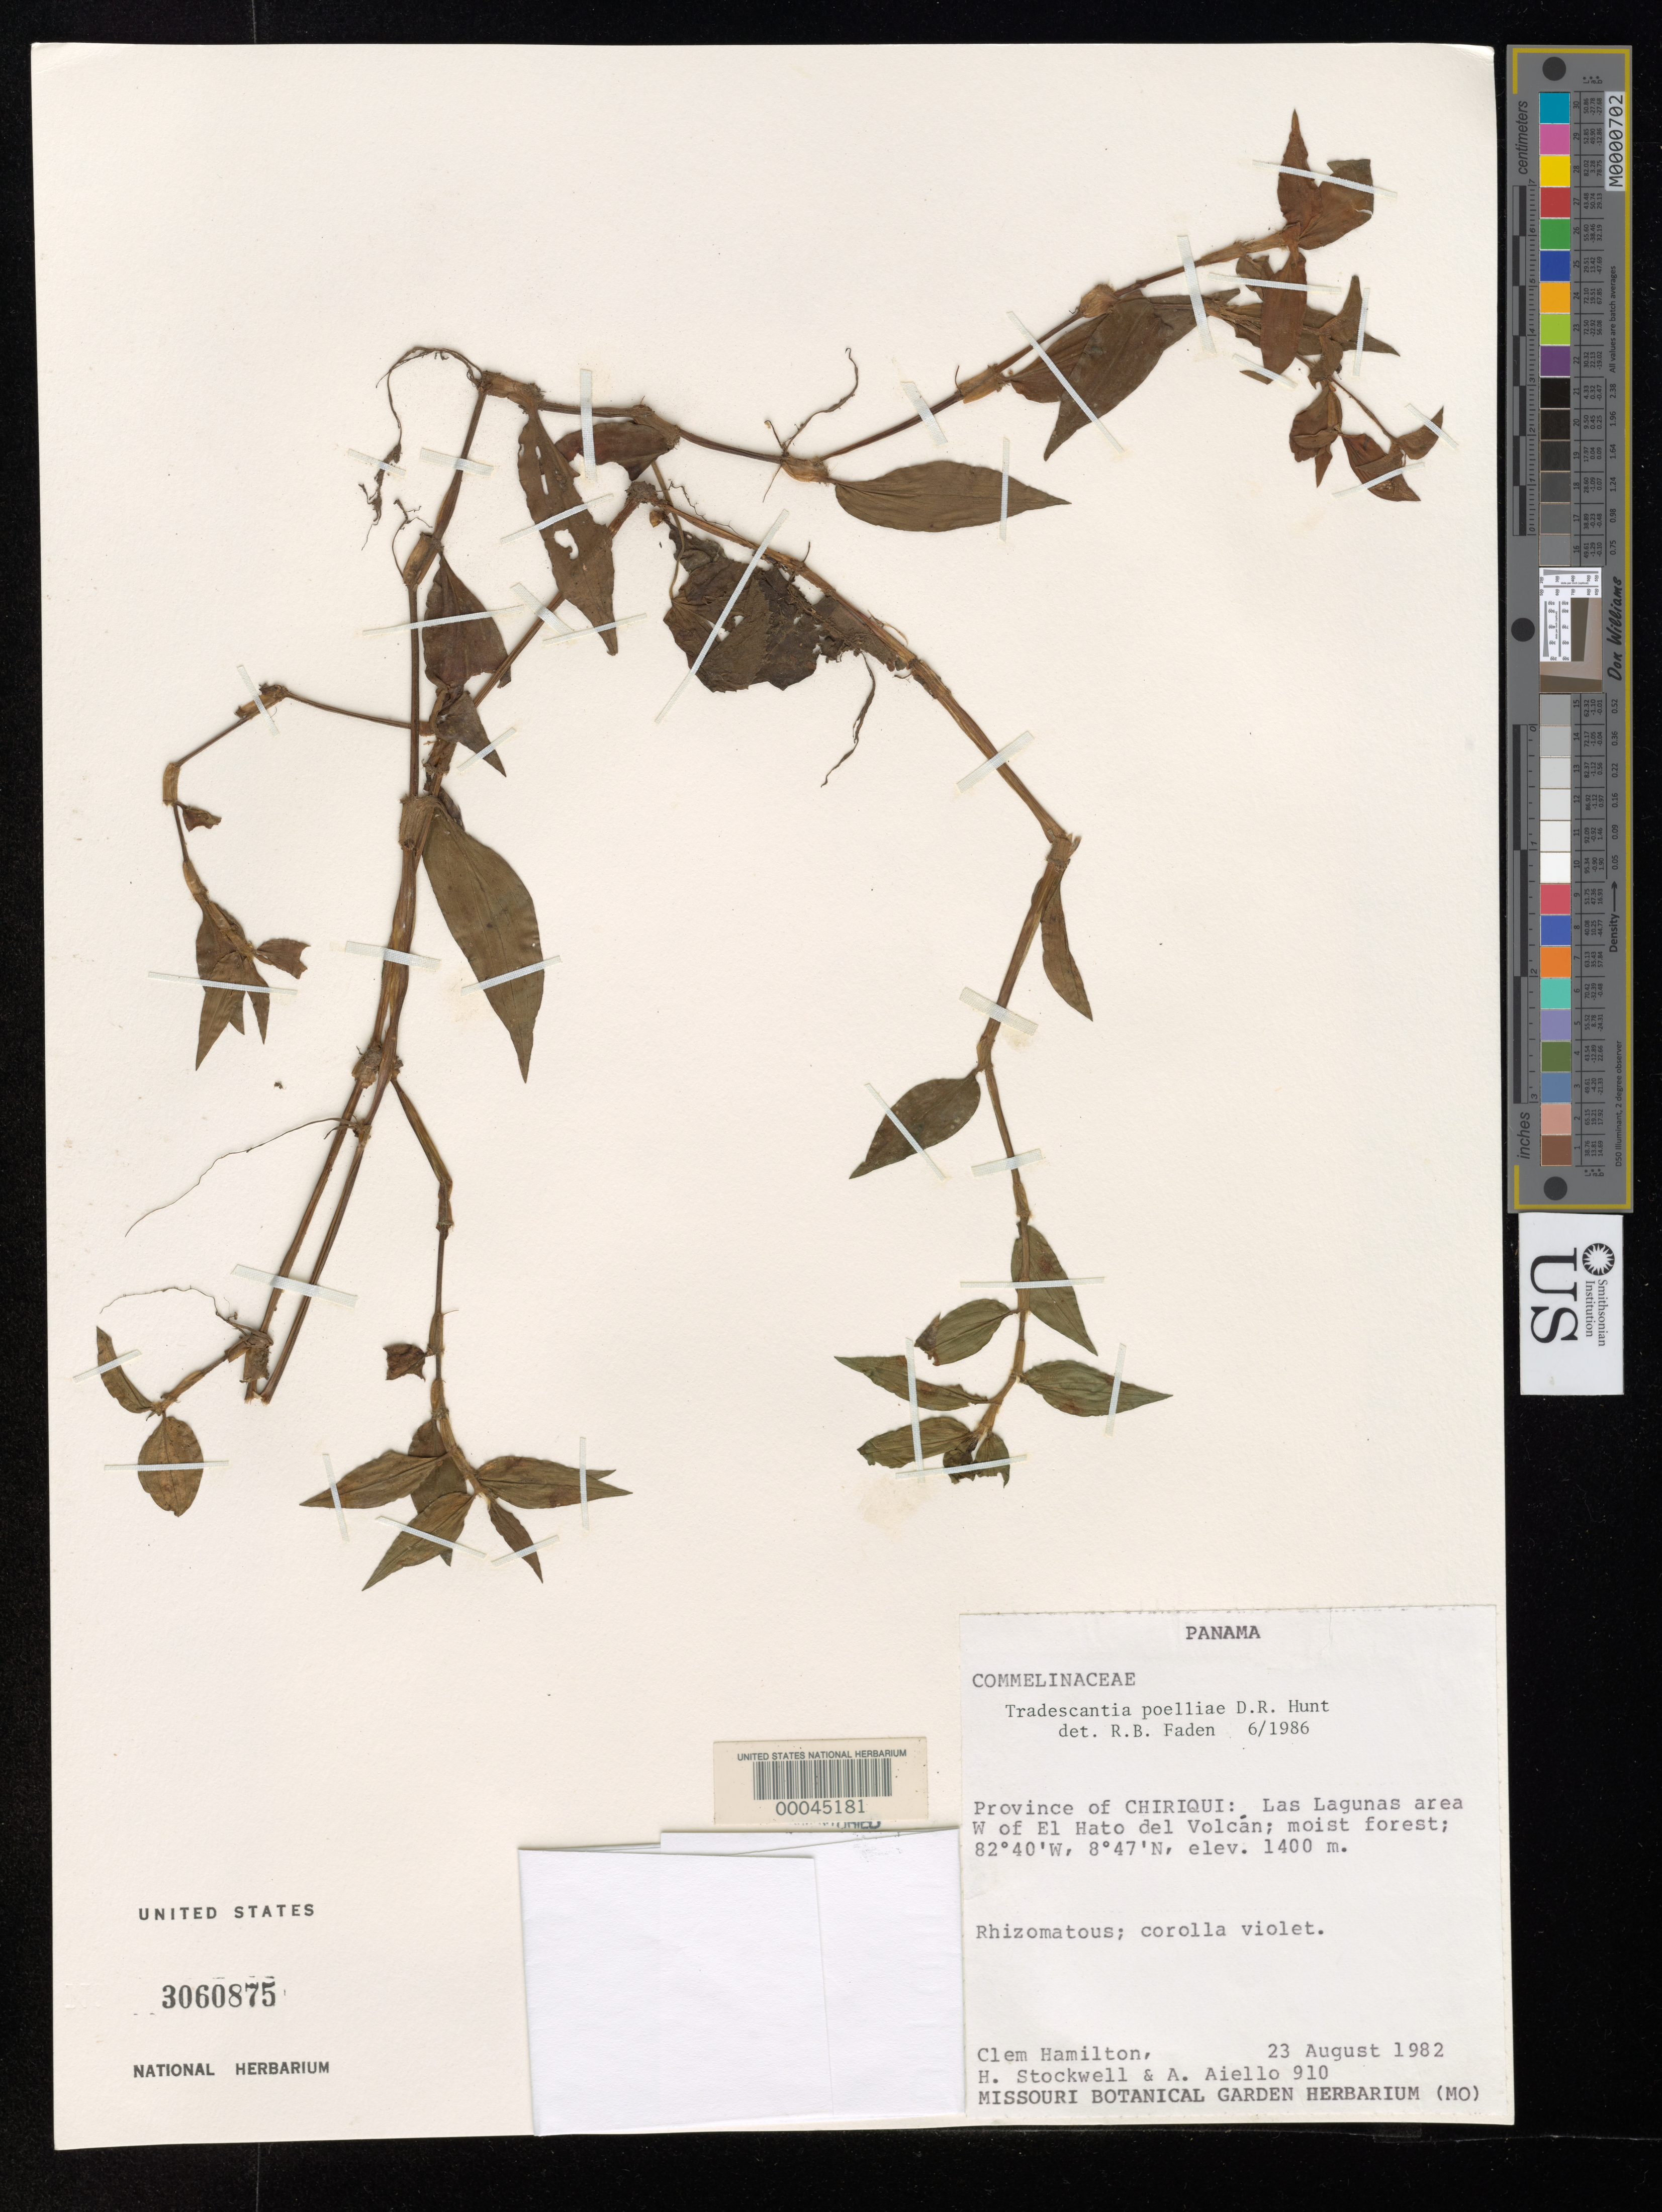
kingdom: Plantae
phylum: Tracheophyta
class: Liliopsida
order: Commelinales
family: Commelinaceae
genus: Tradescantia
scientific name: Tradescantia poelliae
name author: D.R. Hunt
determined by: Faden, Robert B., (US), Smithsonian Institution - National Museum of Natural History (UNITED STATES)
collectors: C. Hamilton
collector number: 910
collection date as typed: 23 Aug 1982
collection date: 1982-08-23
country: Panama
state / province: Chiriquí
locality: Las Lagunas, W of el Hato del Volcan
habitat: Moist forest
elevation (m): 1400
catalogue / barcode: US 3060875